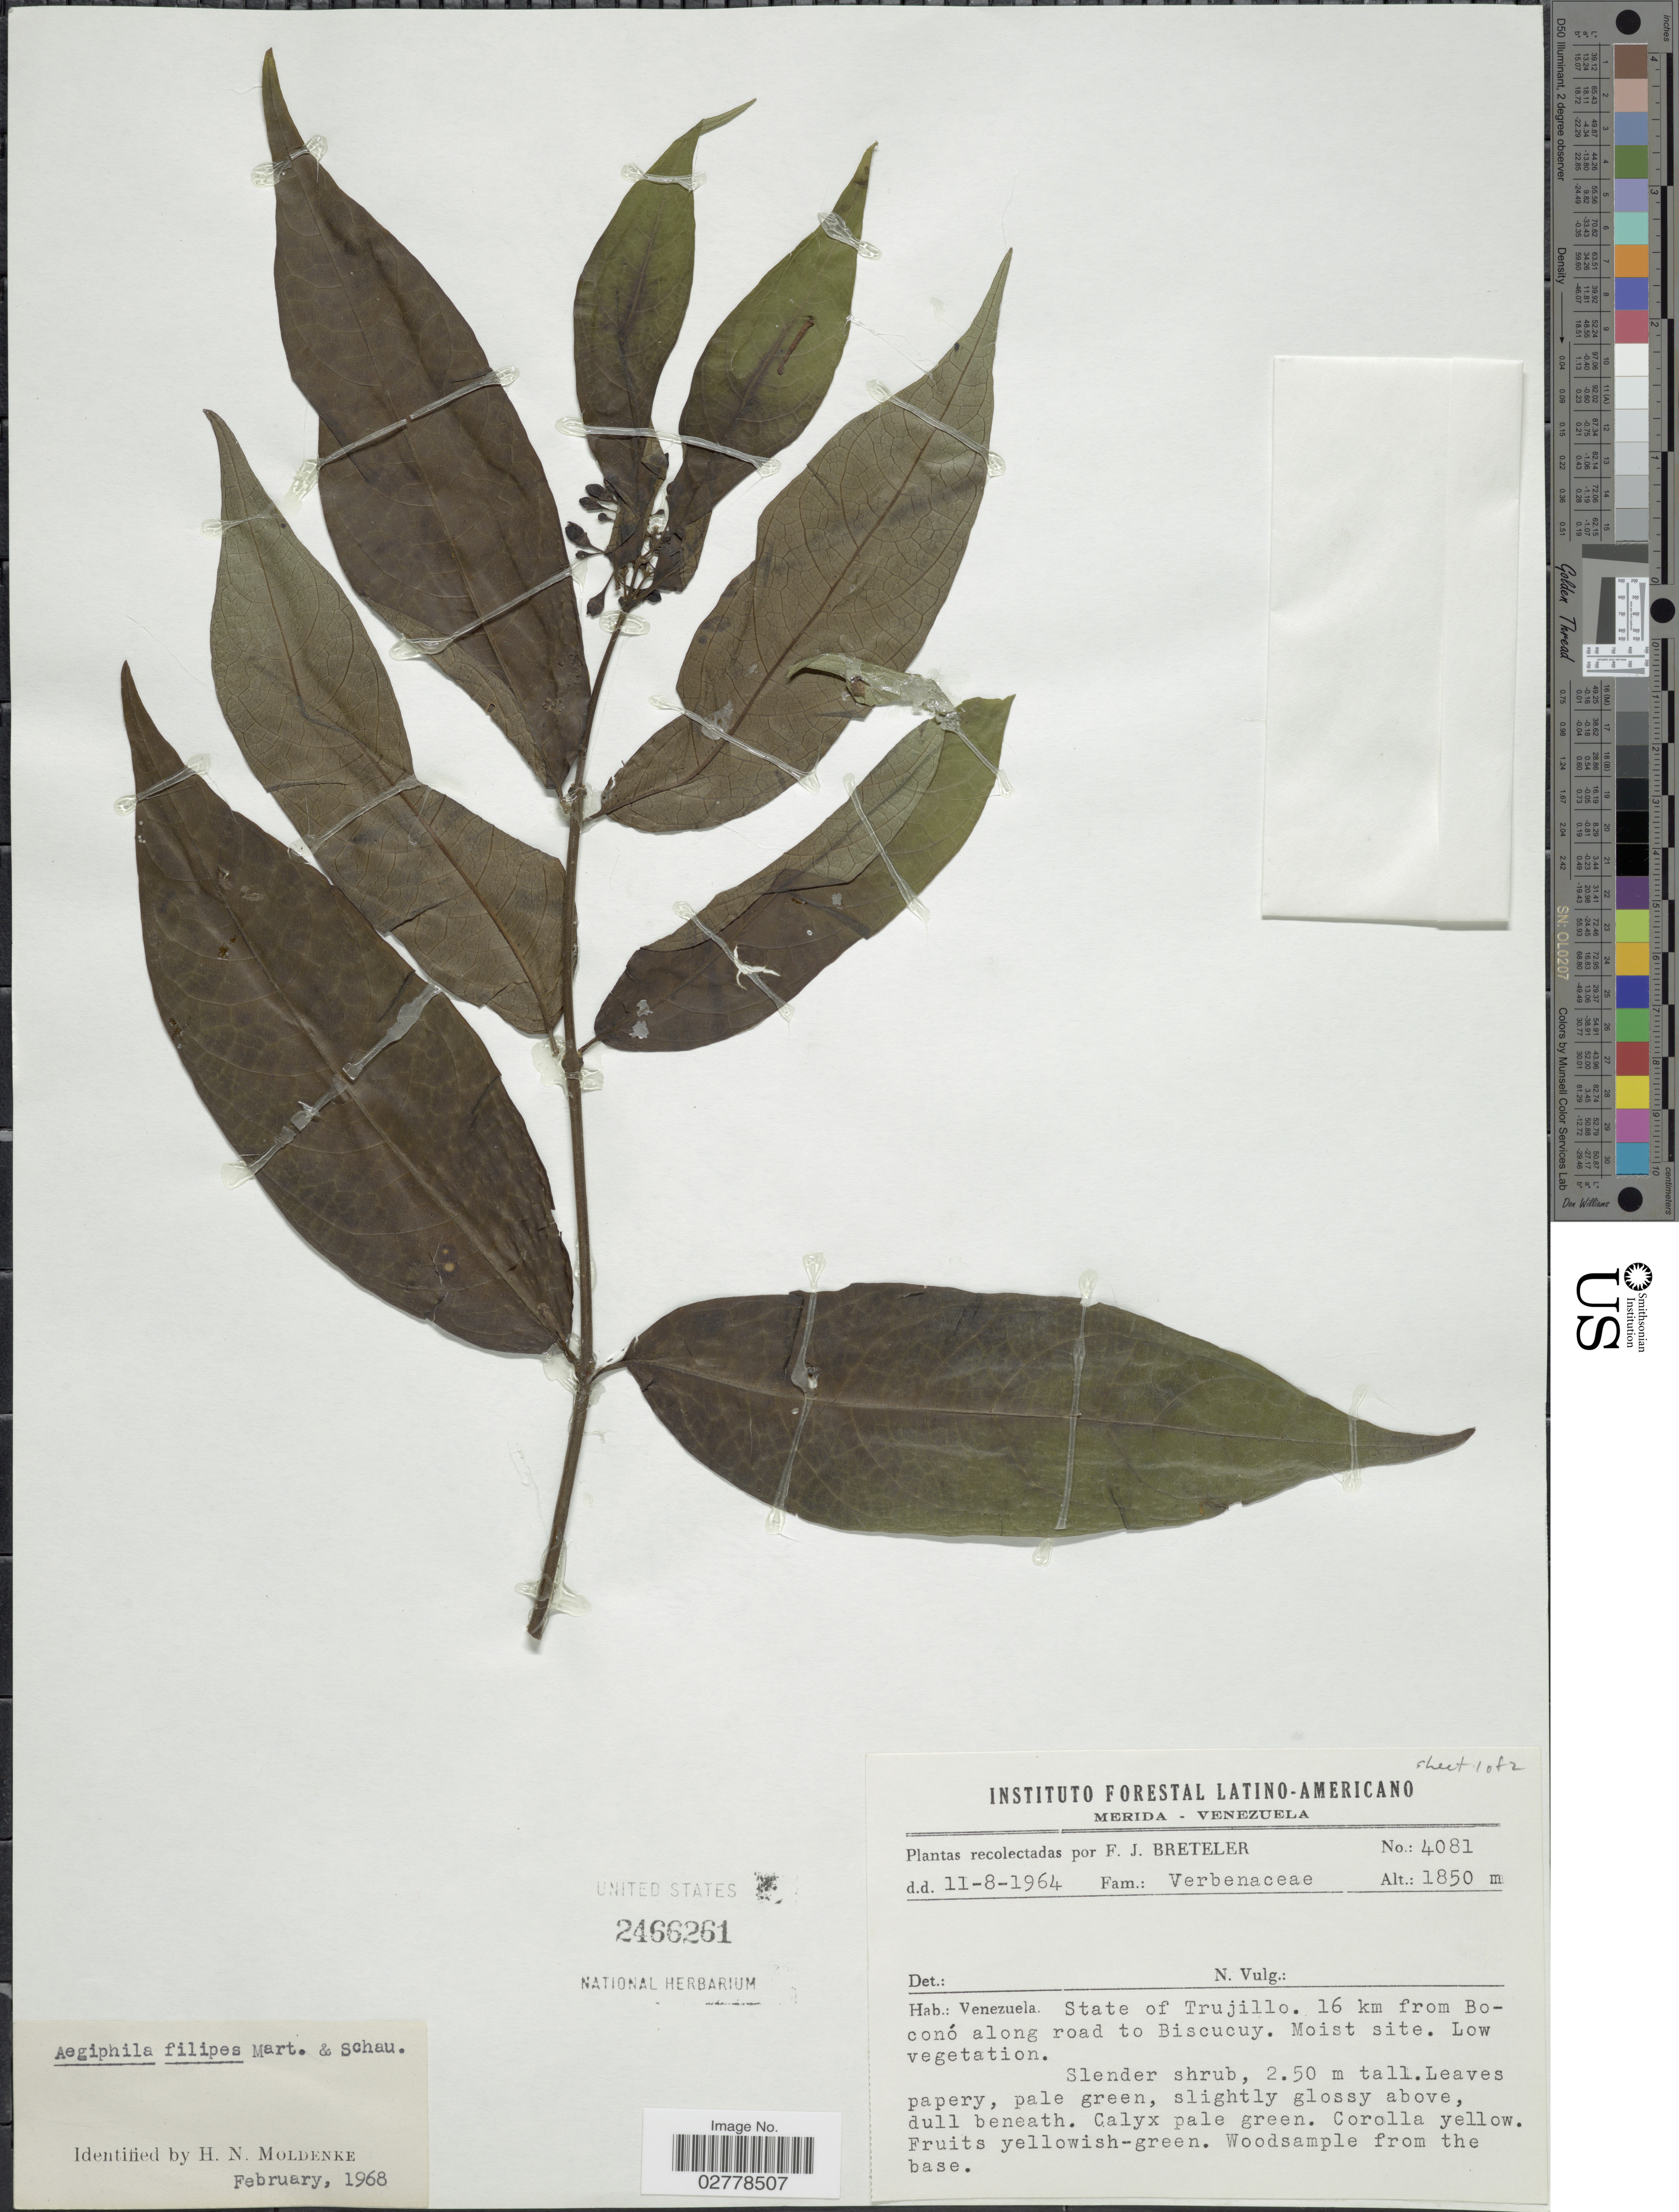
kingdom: Plantae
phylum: Tracheophyta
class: Magnoliopsida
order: Lamiales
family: Lamiaceae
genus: Aegiphila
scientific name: Aegiphila filipes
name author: Mart. & Schauer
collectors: F. J. Breteler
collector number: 4081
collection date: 1964-08-11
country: Venezuela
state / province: Trujillo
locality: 16 km from Boconó along road to Biscucuy.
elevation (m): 1850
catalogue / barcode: US 2466261